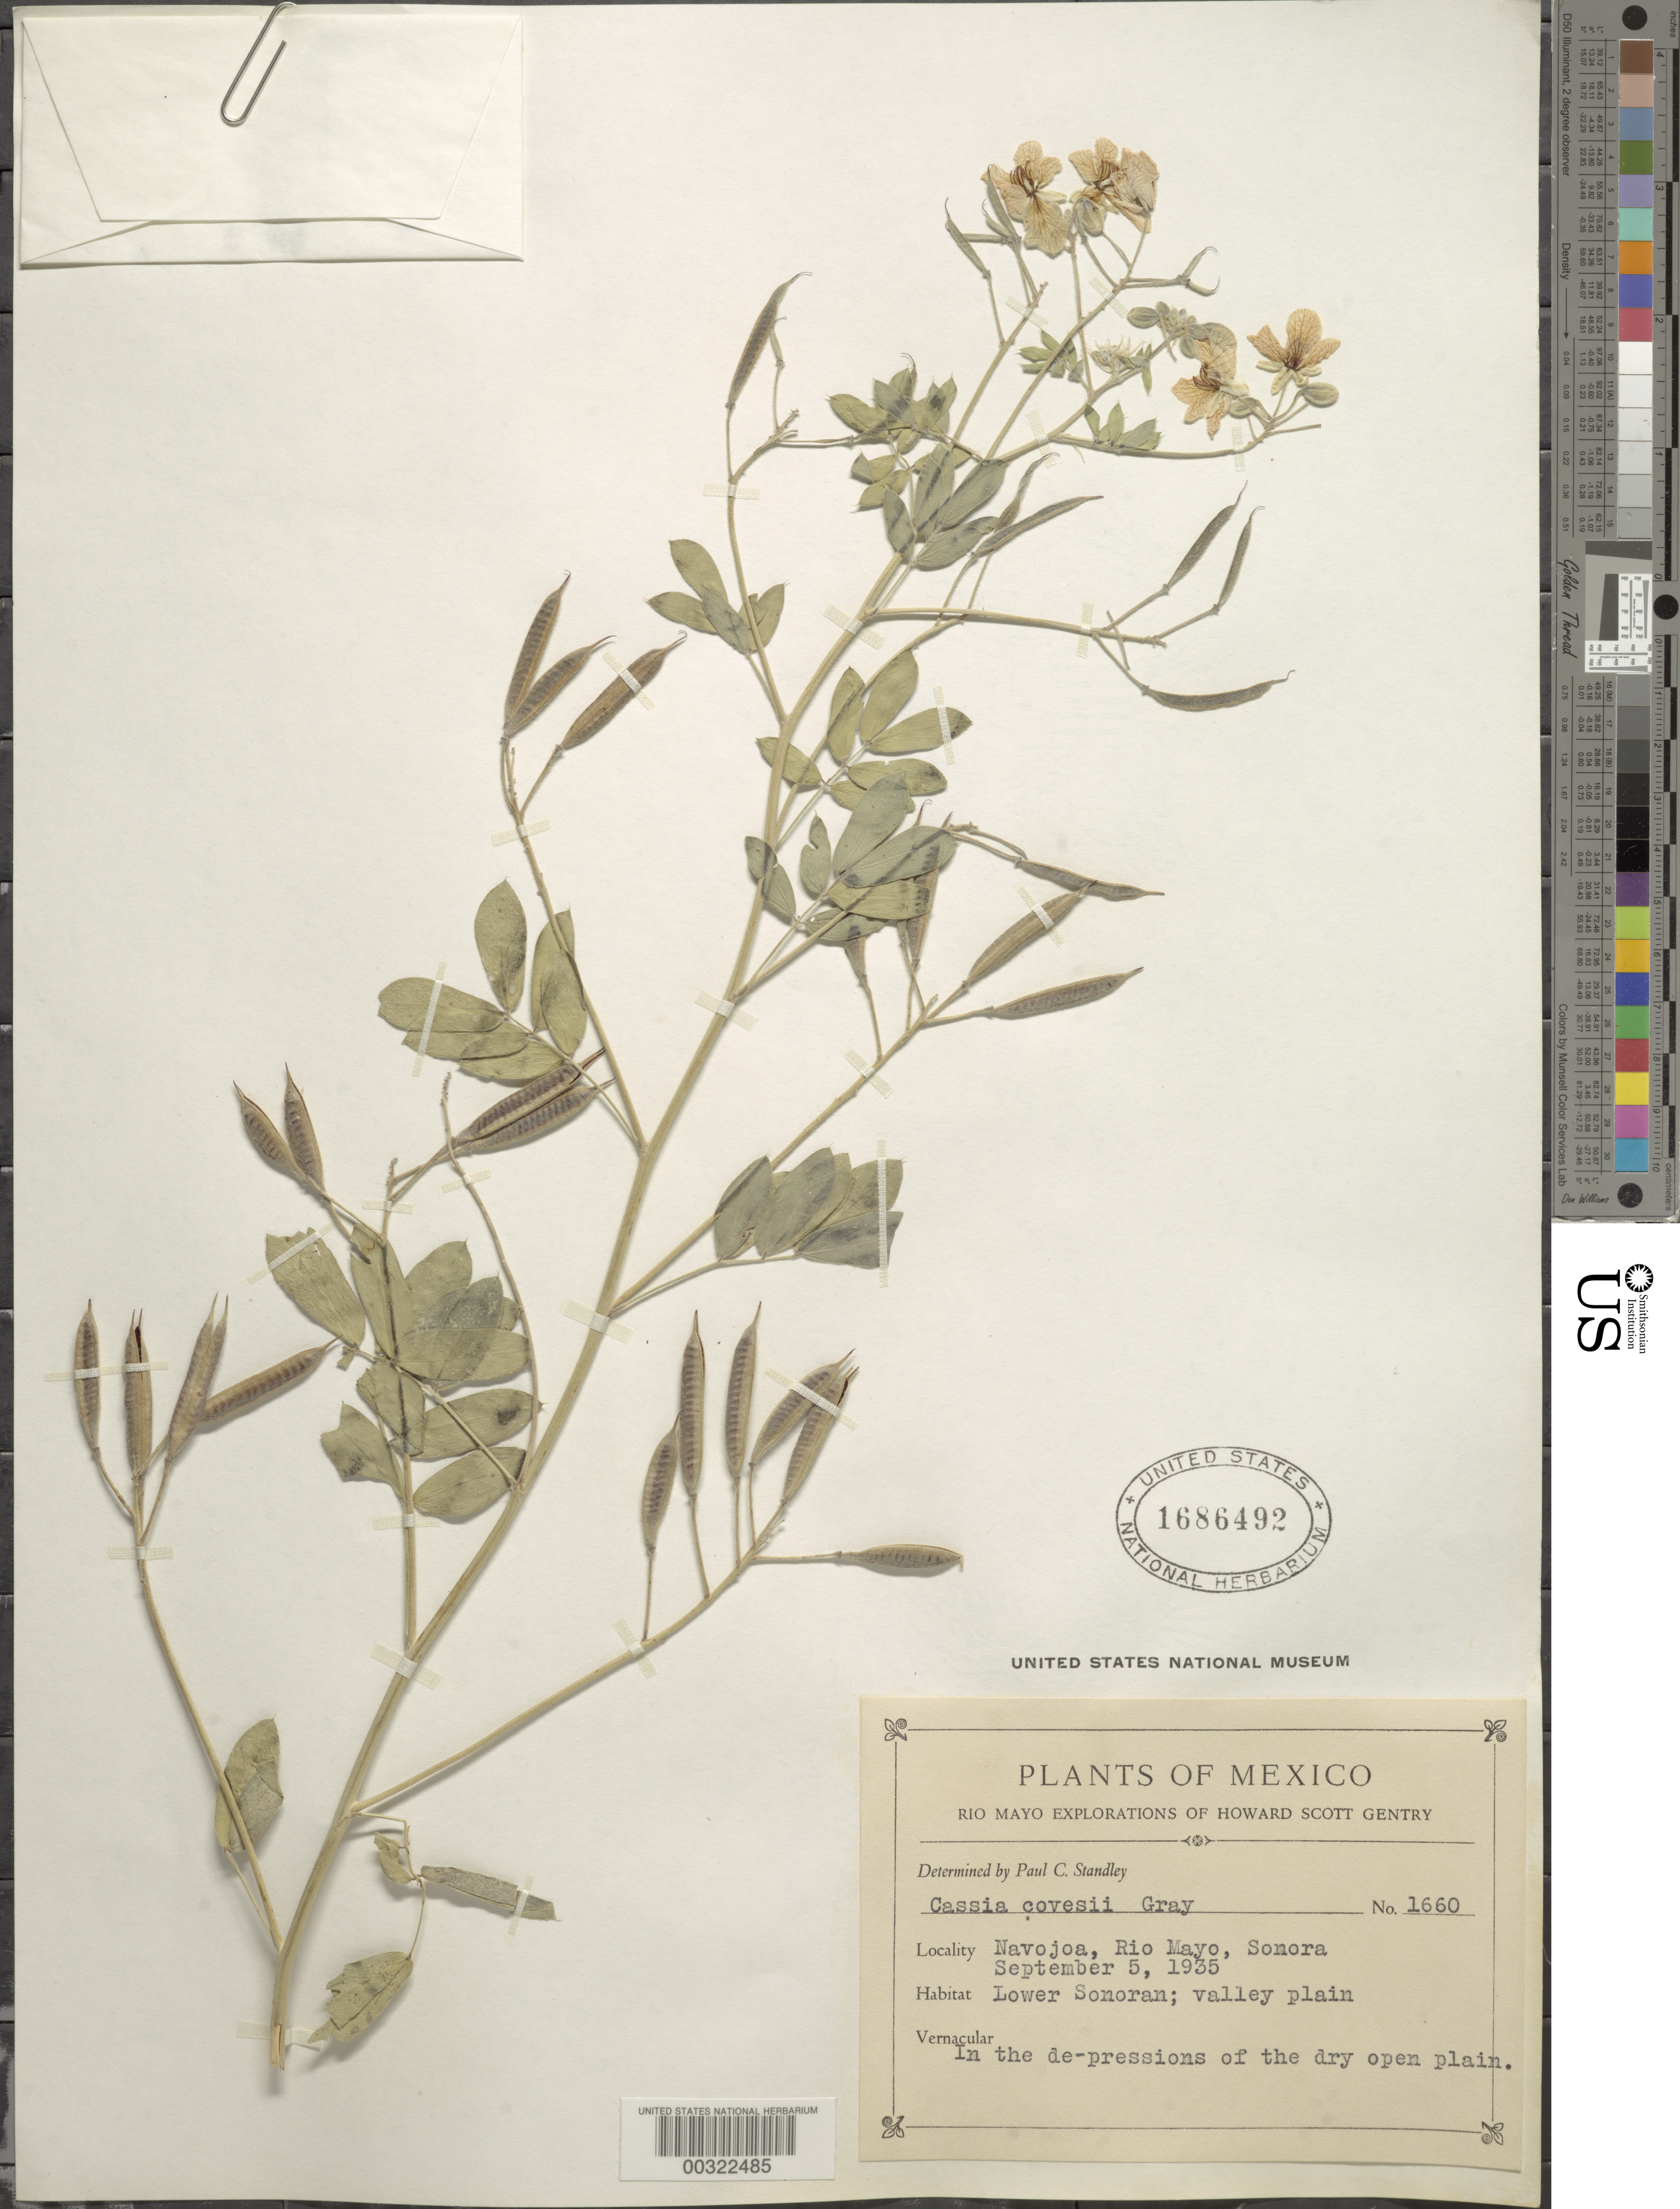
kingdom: Plantae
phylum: Tracheophyta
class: Magnoliopsida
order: Fabales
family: Fabaceae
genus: Senna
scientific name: Senna covesii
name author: (A. Gray) H.S. Irwin & Barneby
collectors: H. S. Gentry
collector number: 1660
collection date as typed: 05 Sep 1935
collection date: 1935-09-05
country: Mexico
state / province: Sonora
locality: Navojoa, Rio Mayo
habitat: Lower sonoran; valley plain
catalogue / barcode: US 1686492